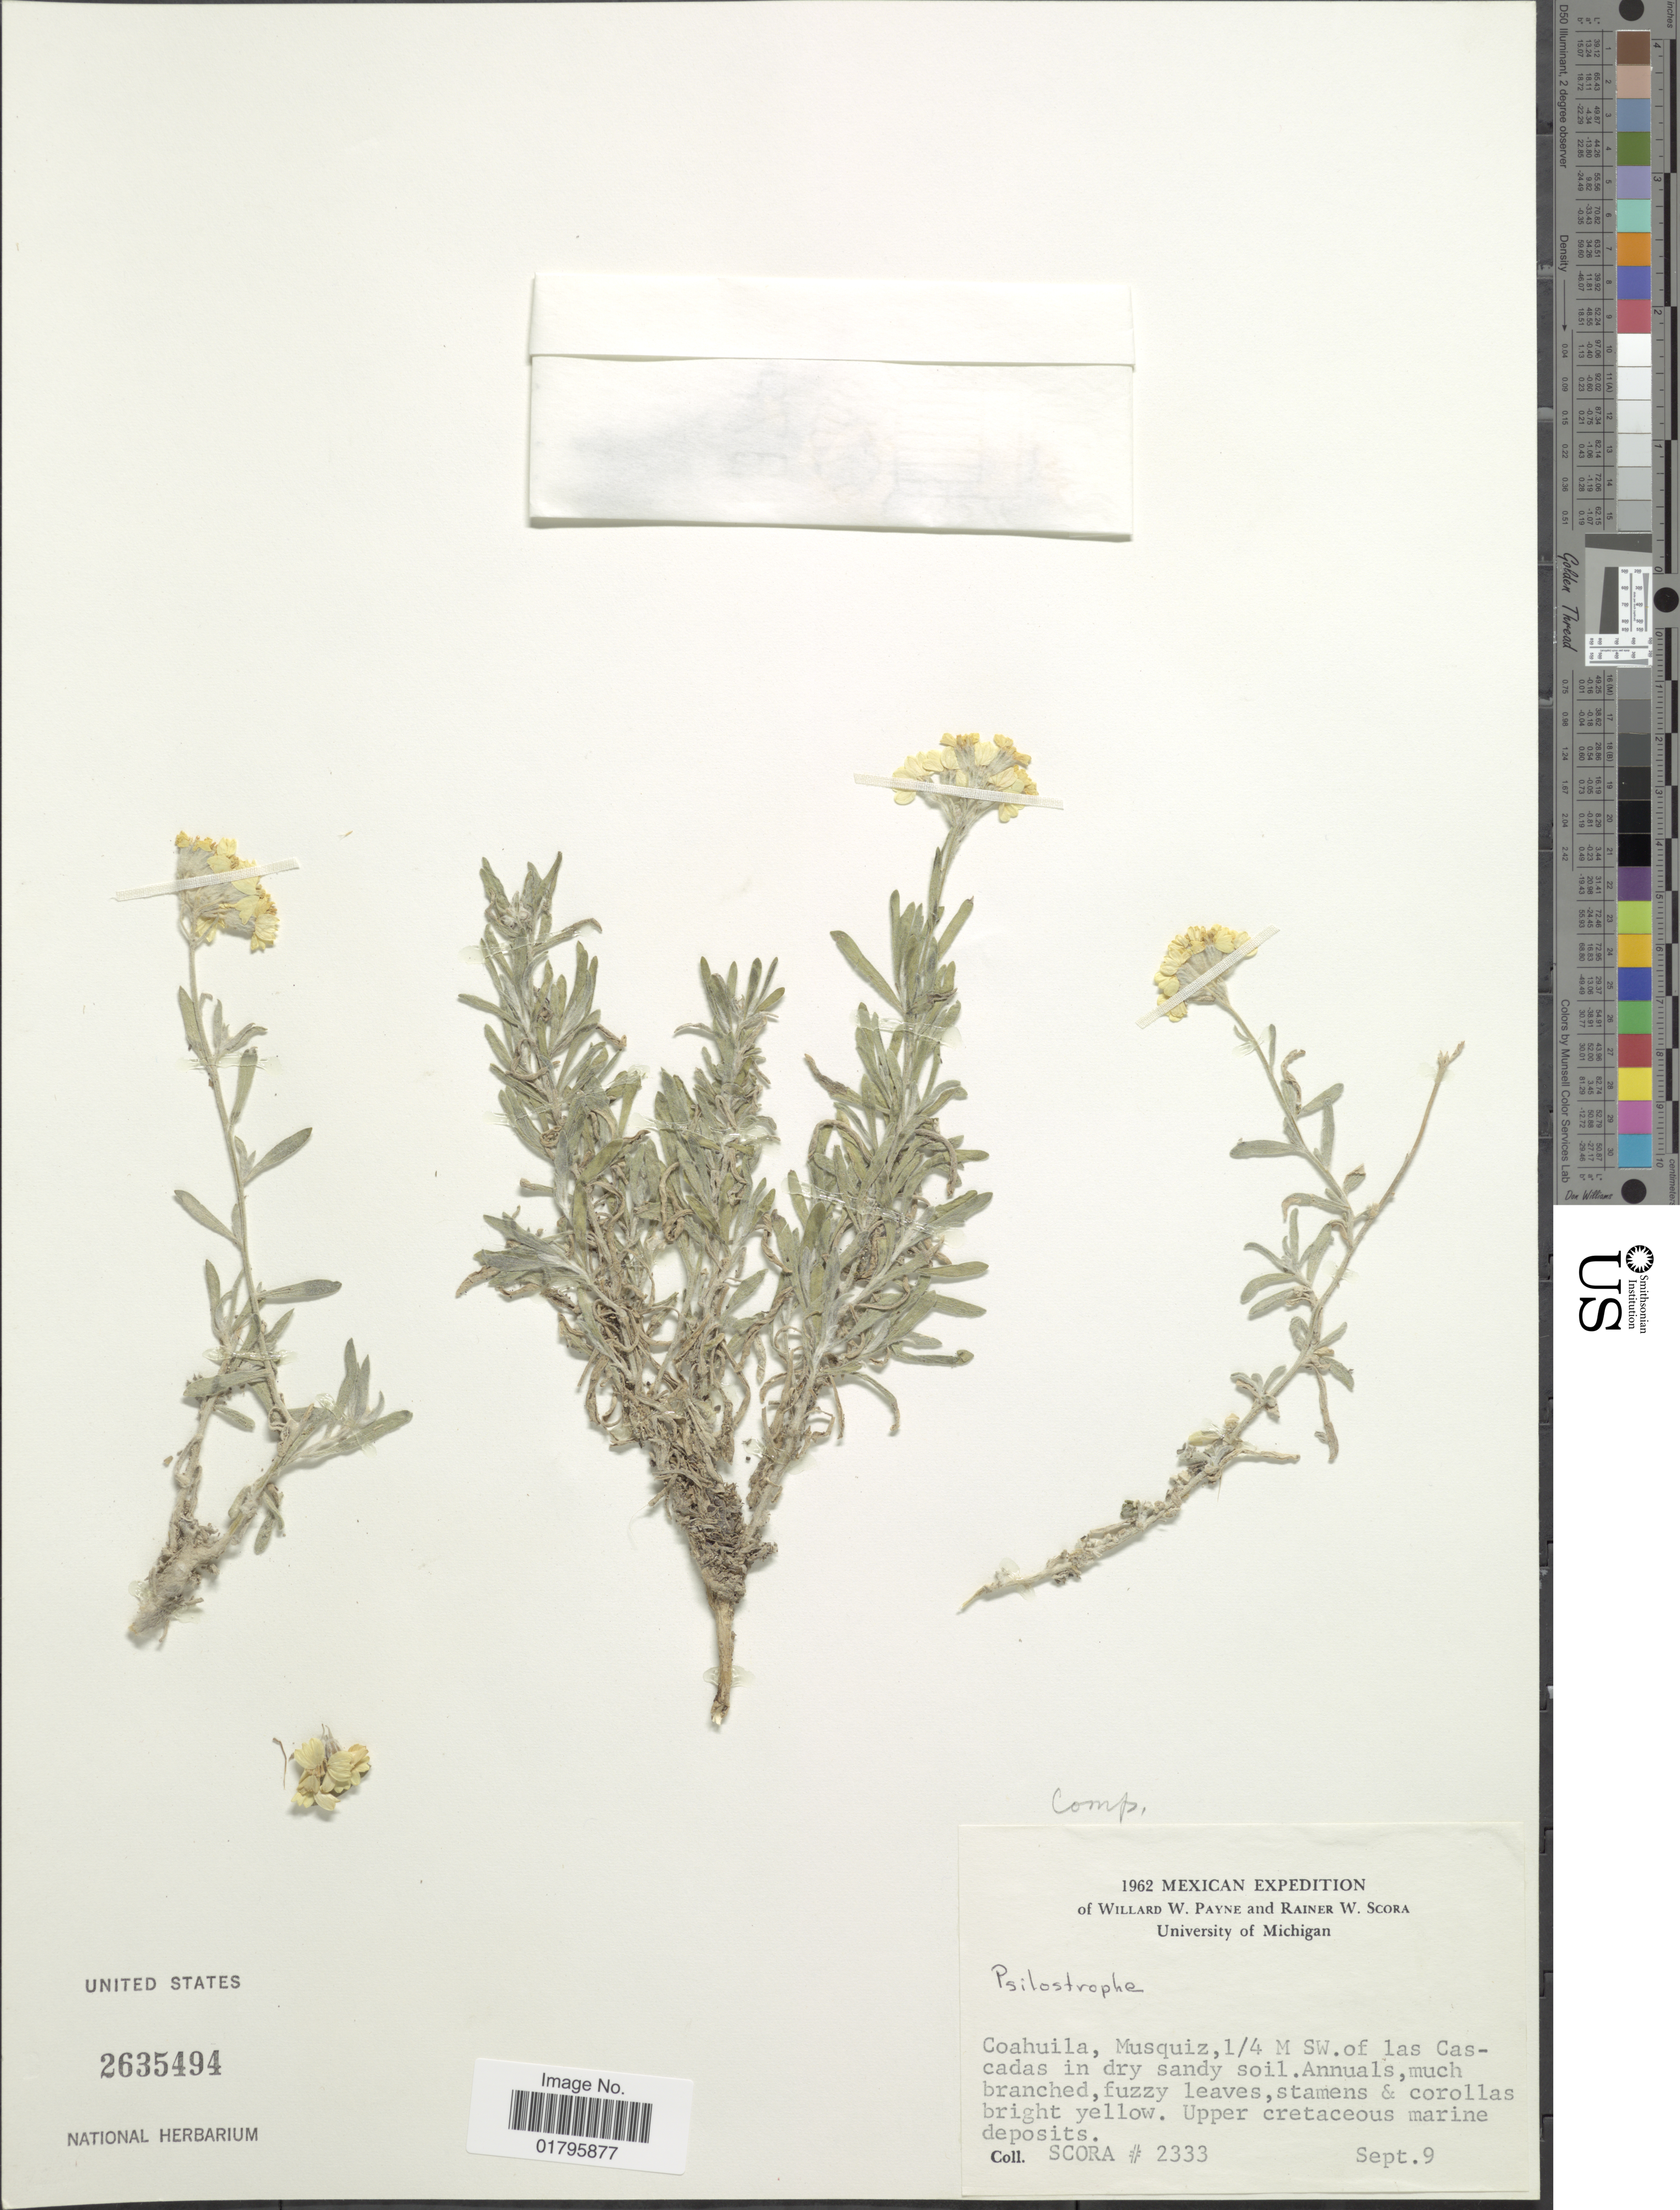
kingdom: Plantae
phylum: Tracheophyta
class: Magnoliopsida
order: Asterales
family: Asteraceae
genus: Psilostrophe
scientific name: Psilostrophe sp.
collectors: R. Scora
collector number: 2333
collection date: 1962-09-09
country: Mexico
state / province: Coahuila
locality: Coahuila, Musquiz, 1/4 M SW. of las Cascadas in dry sandy soil.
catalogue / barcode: US 2635494